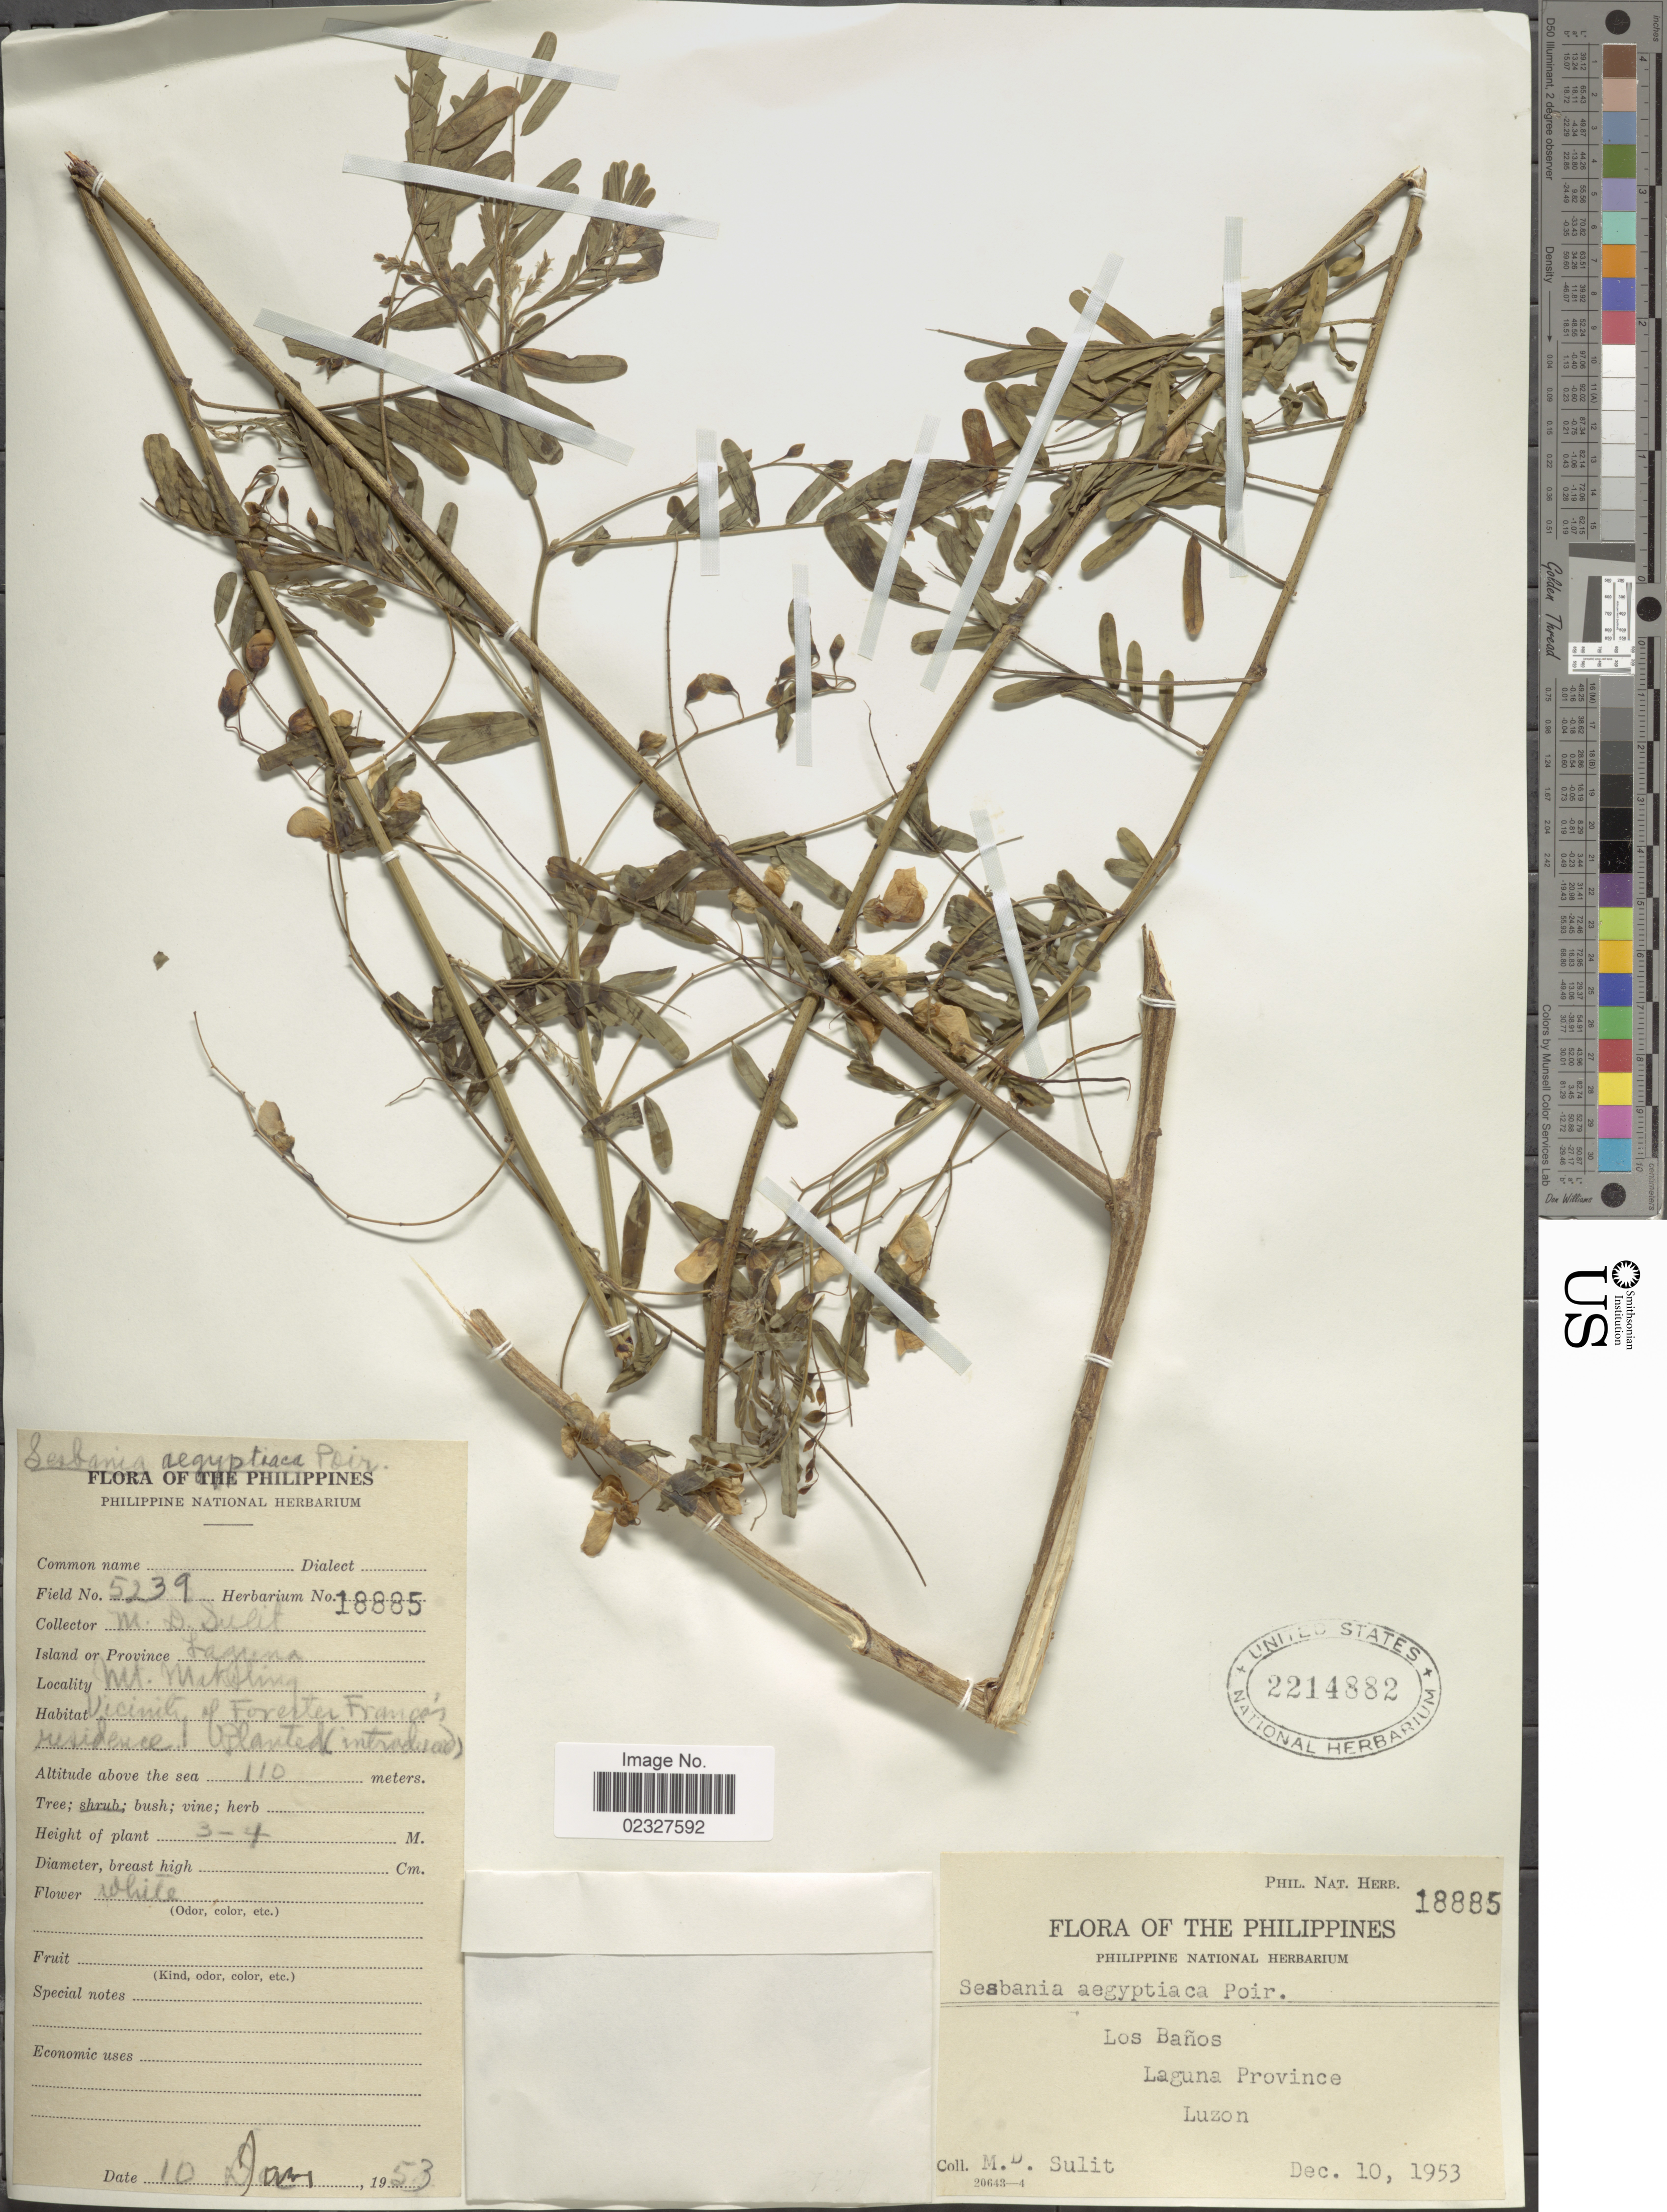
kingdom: Plantae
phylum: Tracheophyta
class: Magnoliopsida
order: Fabales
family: Fabaceae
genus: Sesbania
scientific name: Sesbania cannabina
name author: (Retz.) Poir.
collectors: M. Sulit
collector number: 18885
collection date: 1953-12-10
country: Philippines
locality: Los Banos, Laguna Province, Luzon, Mt. Makaling, vicinity of Forester Francis residence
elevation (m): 110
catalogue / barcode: US 2214882